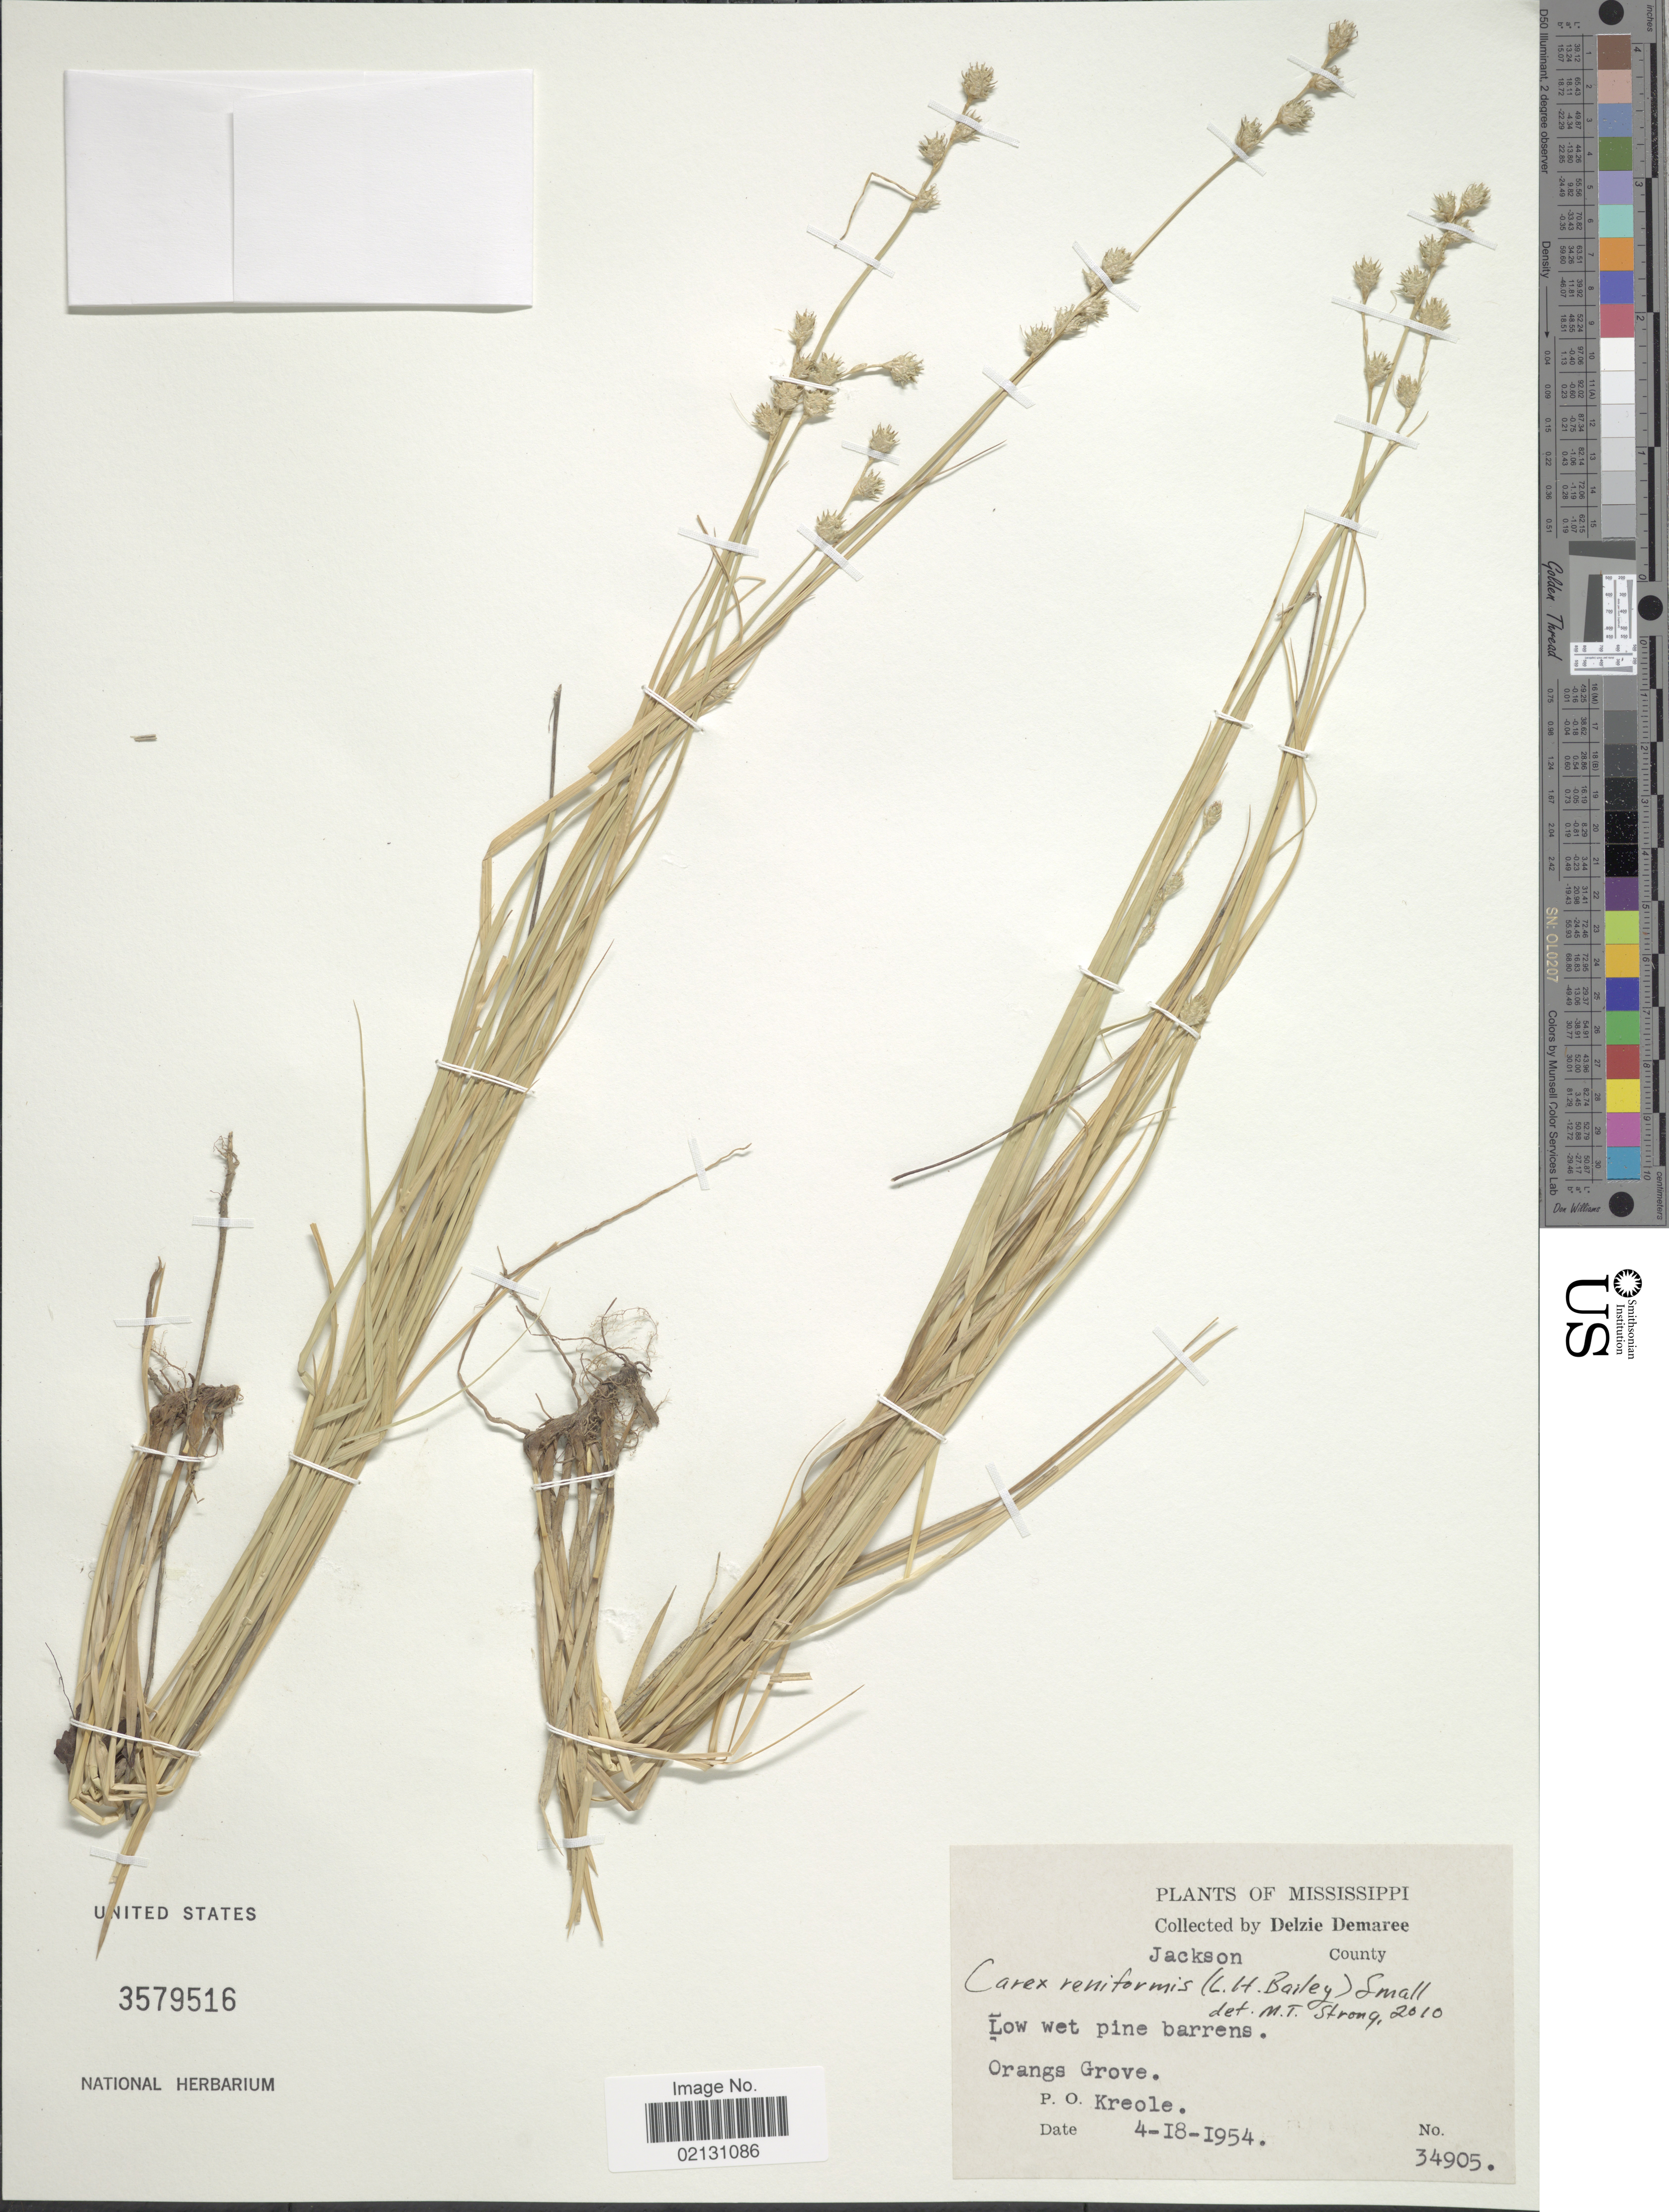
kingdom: Plantae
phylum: Tracheophyta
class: Liliopsida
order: Poales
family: Cyperaceae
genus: Carex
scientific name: Carex reniformis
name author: (L.H. Bailey) Small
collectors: D. Demaree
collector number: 34905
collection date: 1954-04-18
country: United States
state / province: Mississippi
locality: Jackson County, Low wet pine barrens, Orangs Grove, P.O. Kreole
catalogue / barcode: US 3579516